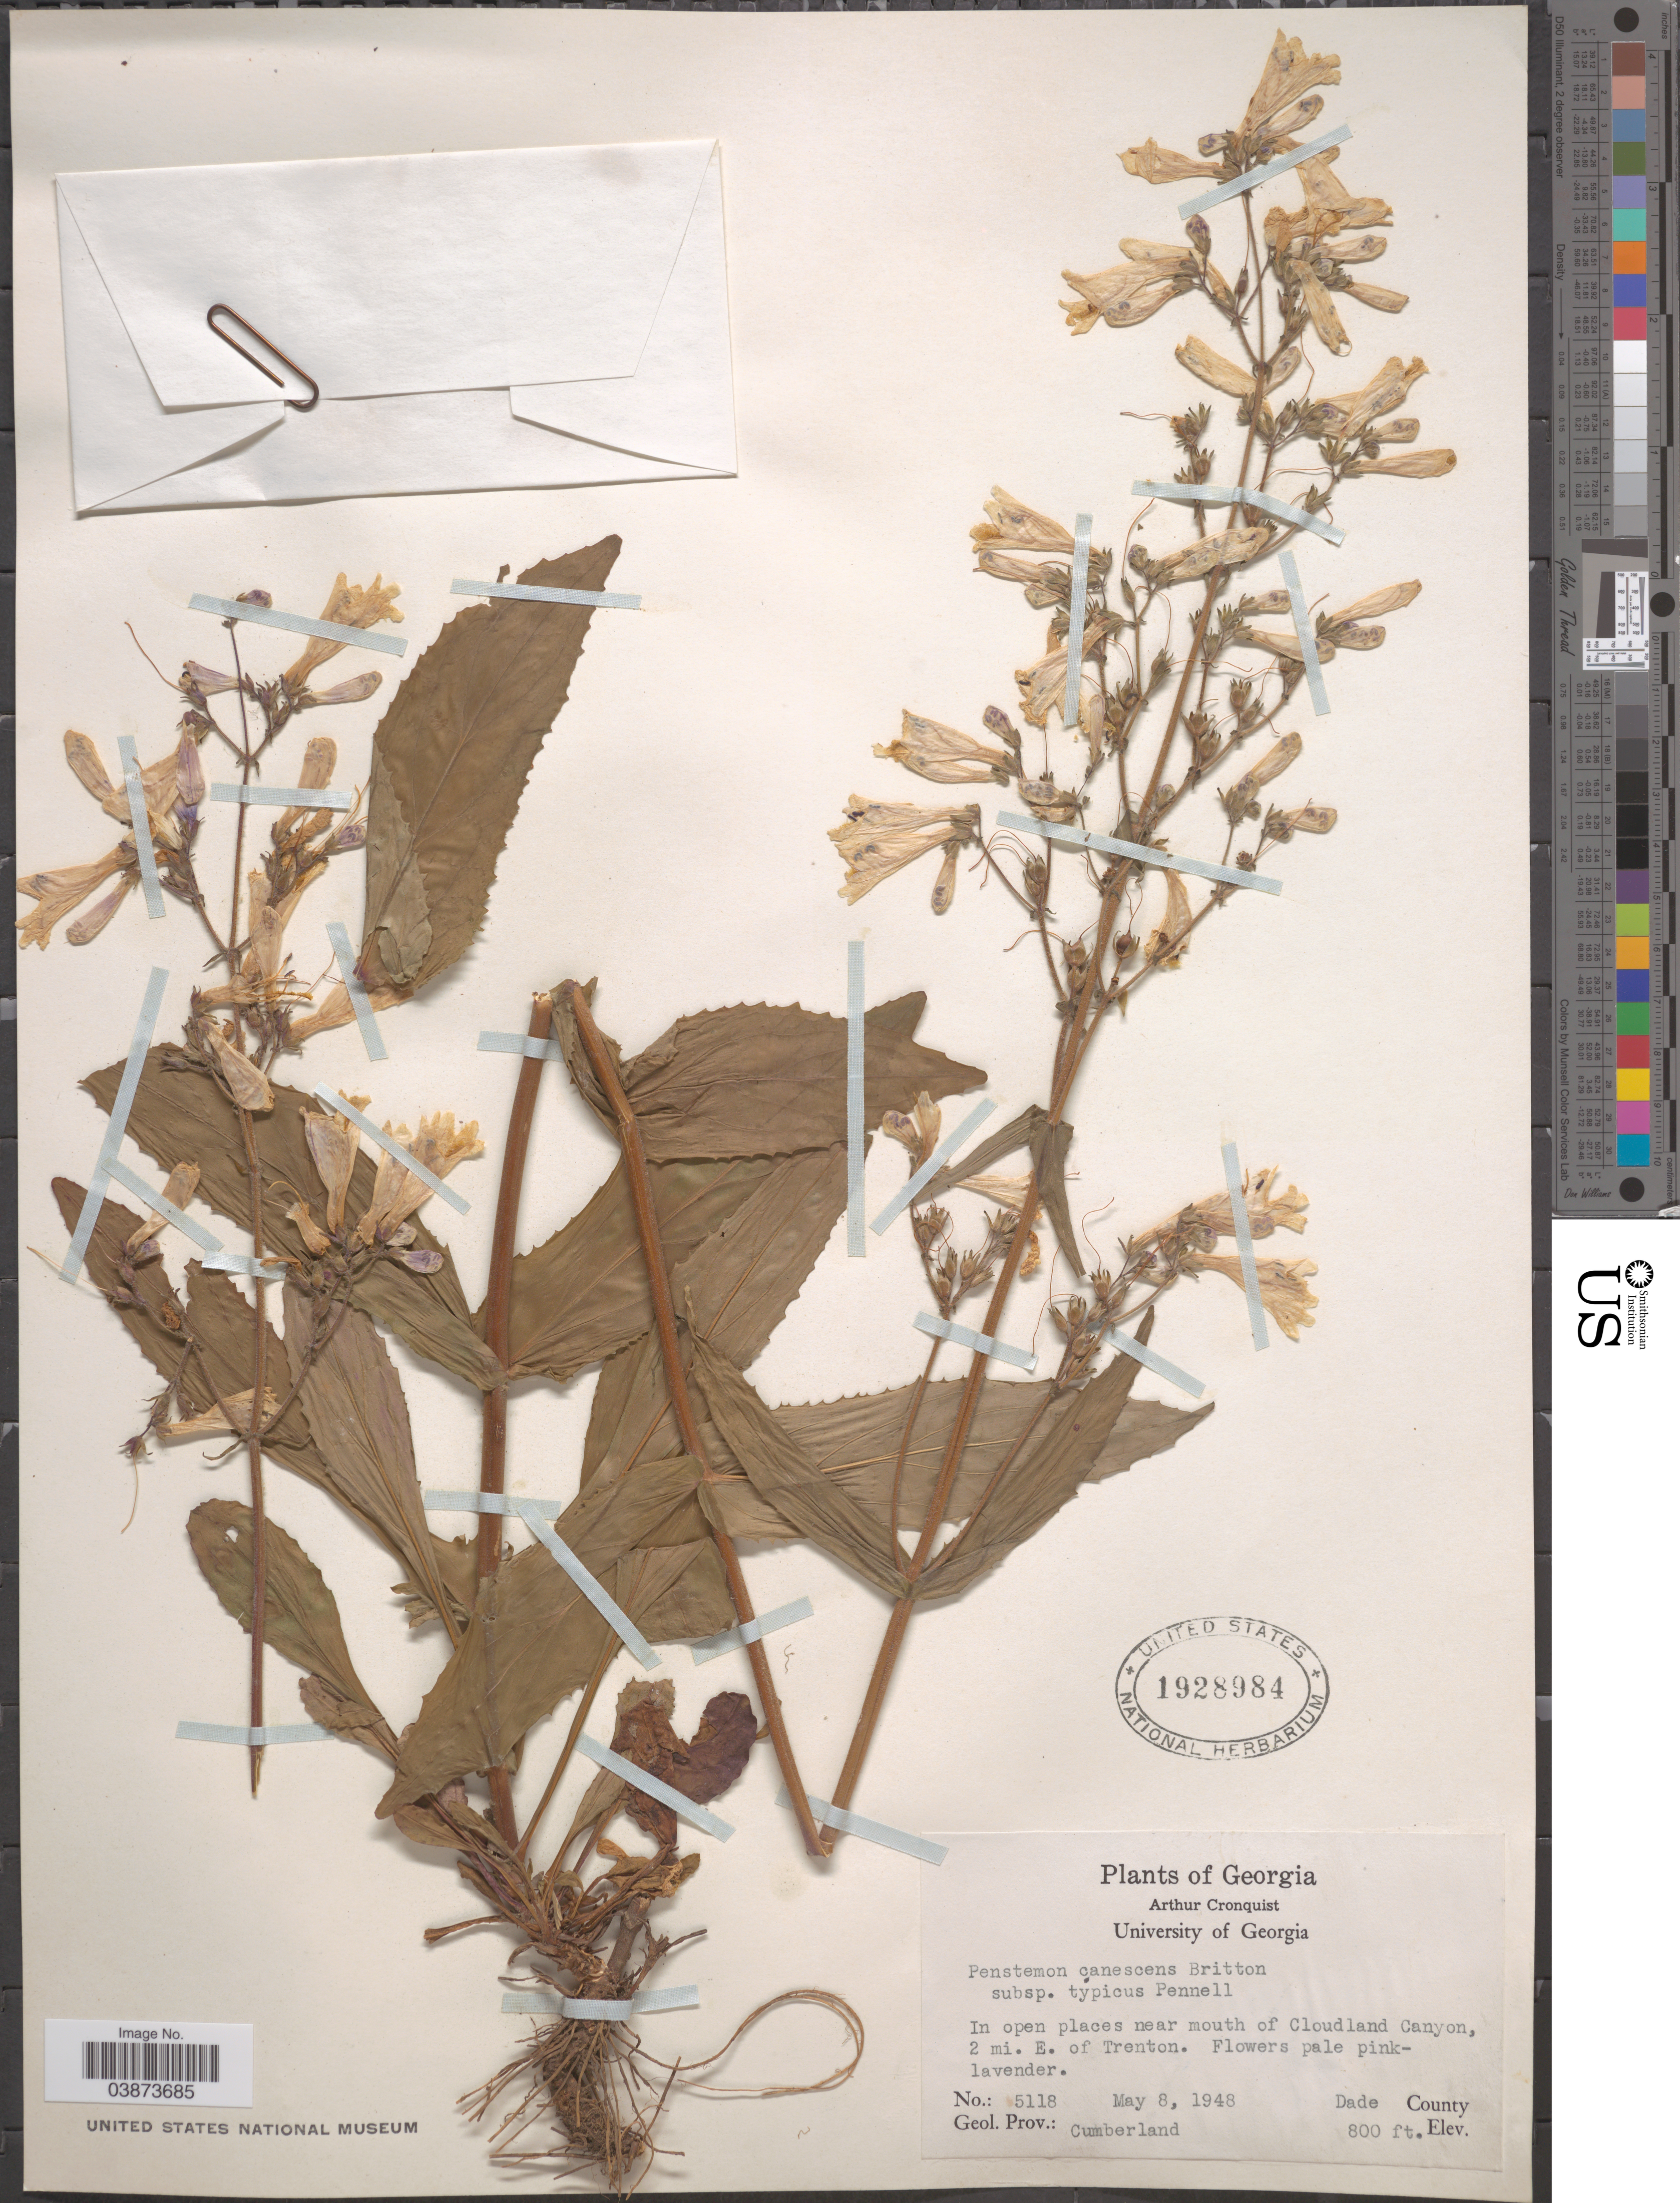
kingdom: Plantae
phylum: Tracheophyta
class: Magnoliopsida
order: Lamiales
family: Plantaginaceae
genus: Penstemon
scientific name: Penstemon canescens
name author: L.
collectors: A. J. Cronquist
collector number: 5118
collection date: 1948-05-08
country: United States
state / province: Georgia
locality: In open places near mouth of Cloudland Canyon, 2 mi. E. of Trenton. Dade County. Geol. Prov.: Cumberland.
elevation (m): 244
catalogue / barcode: US 1928984